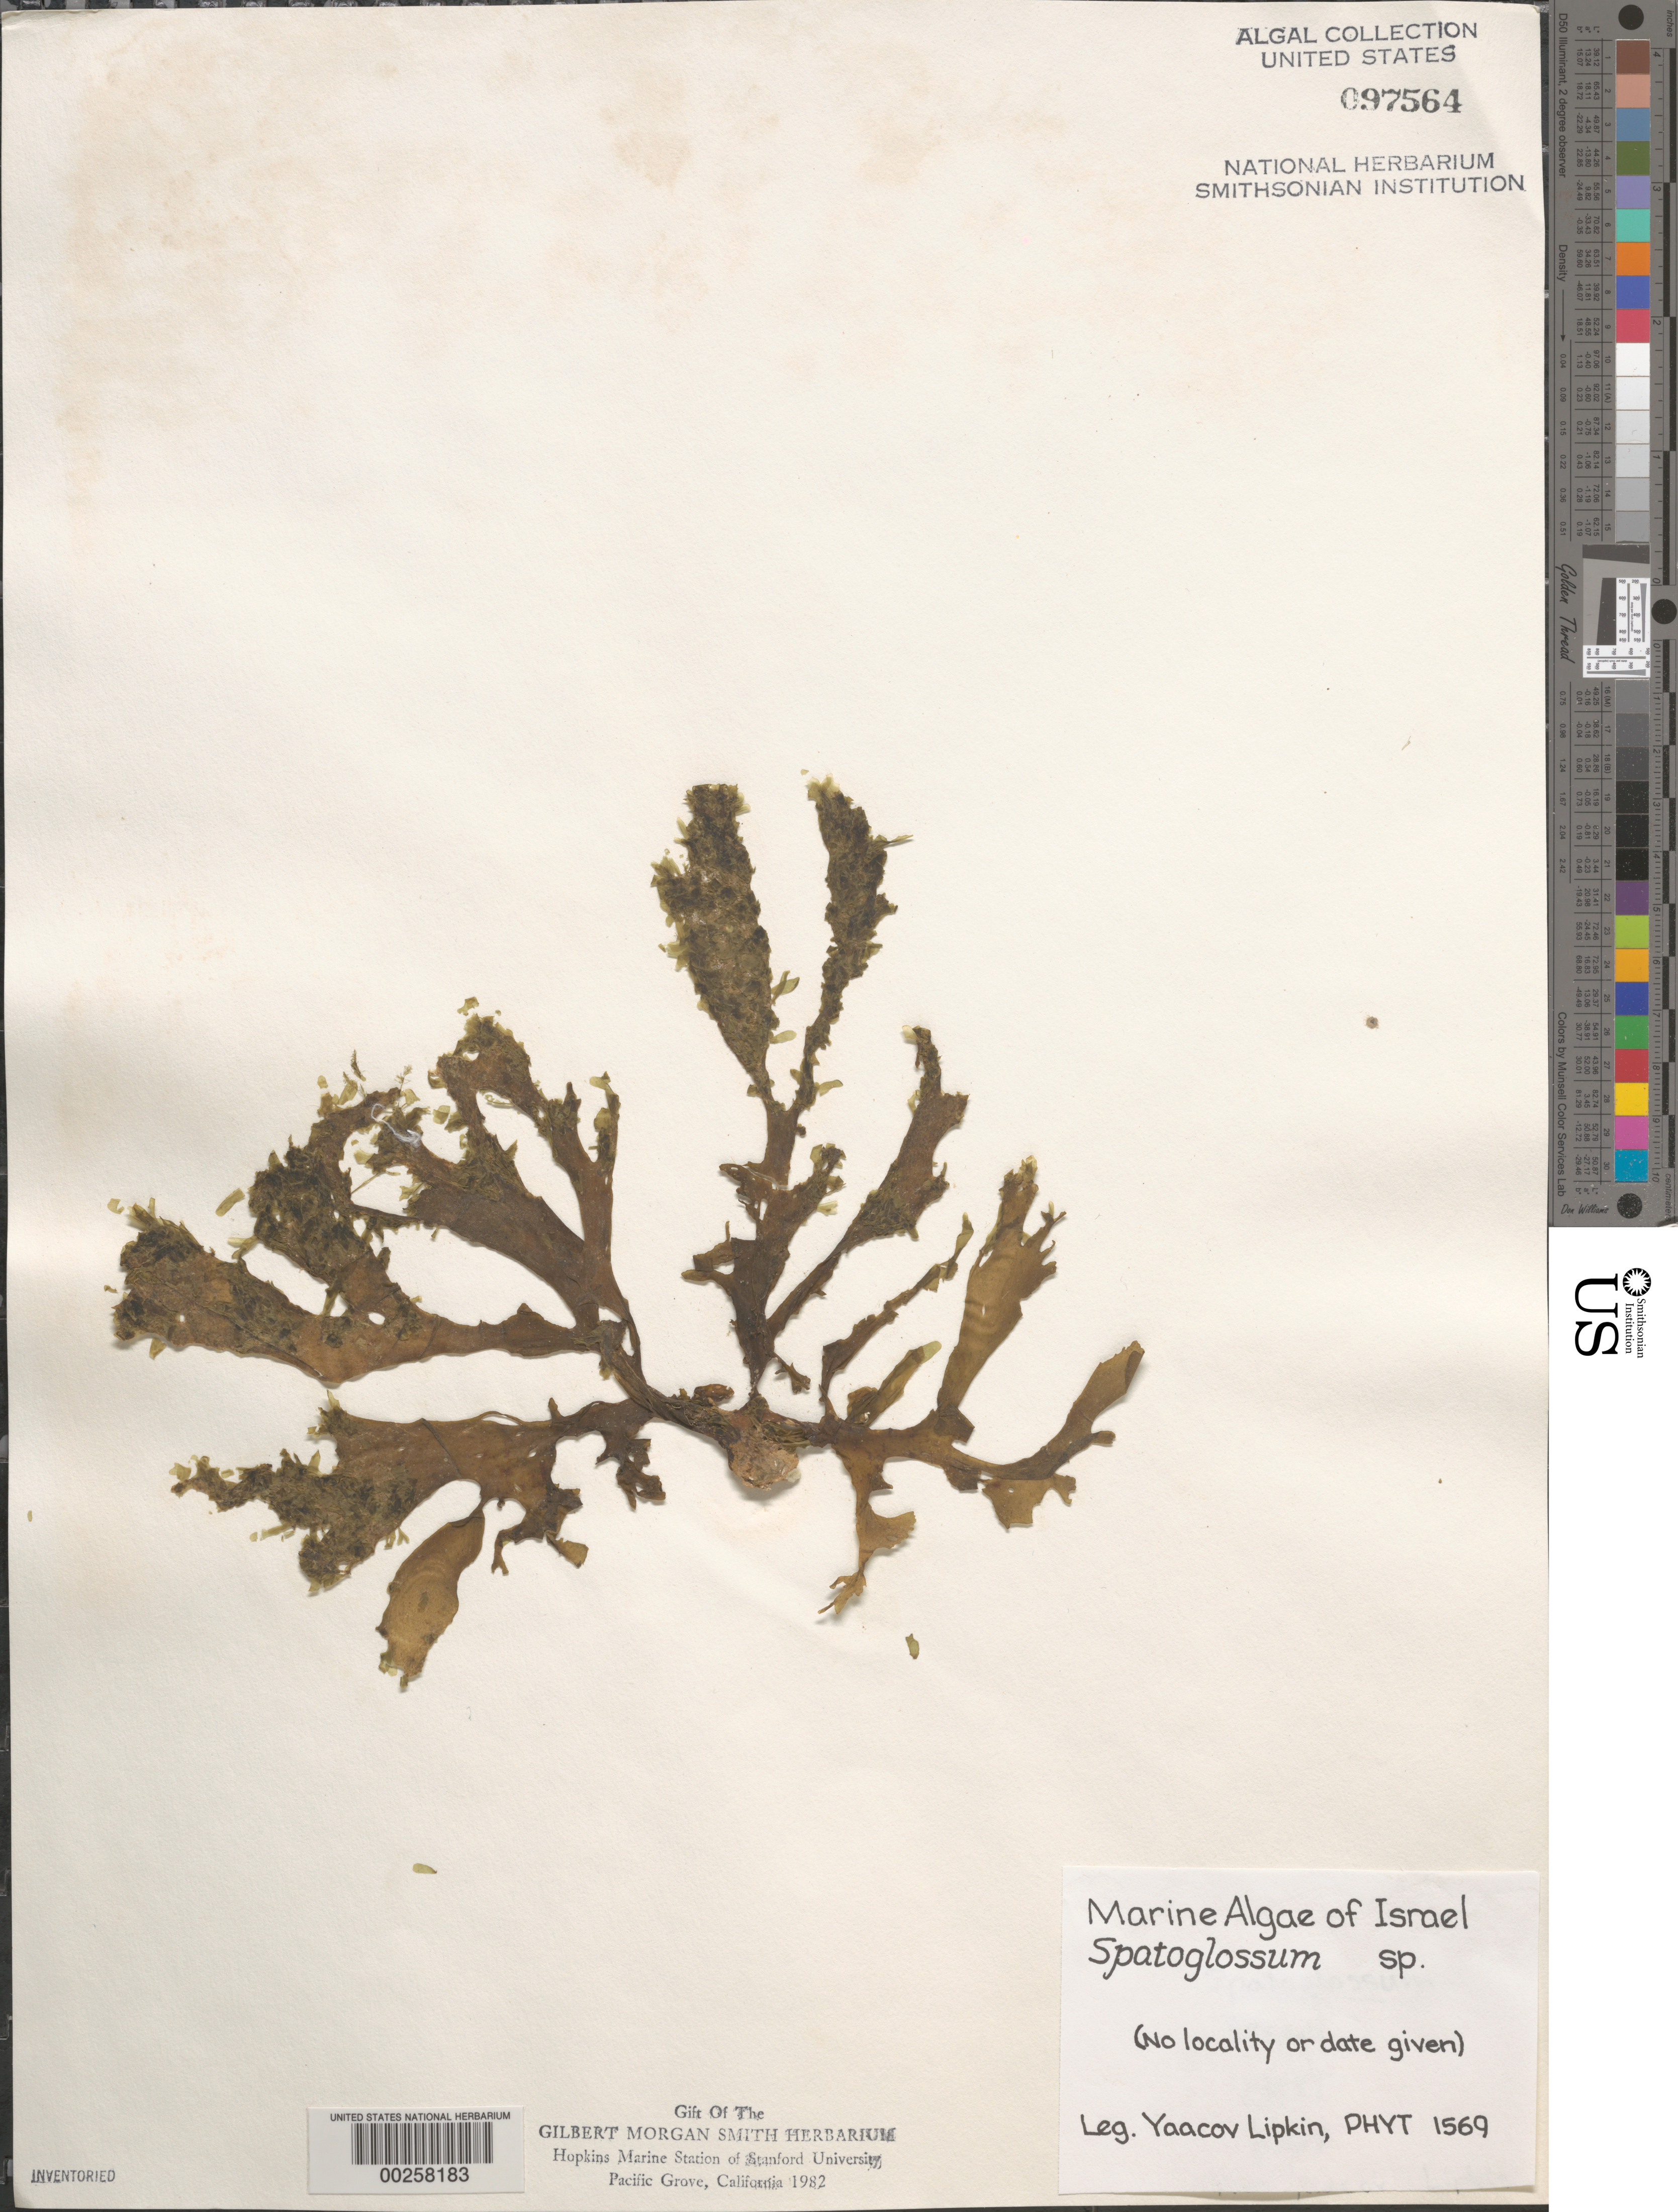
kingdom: Chromista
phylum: Ochrophyta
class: Phaeophyceae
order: Dictyotales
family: Dictyotaceae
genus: Spatoglossum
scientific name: Spatoglossum sp.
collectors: Y. Lipkin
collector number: Phyt 1569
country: Israel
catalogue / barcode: US 97564